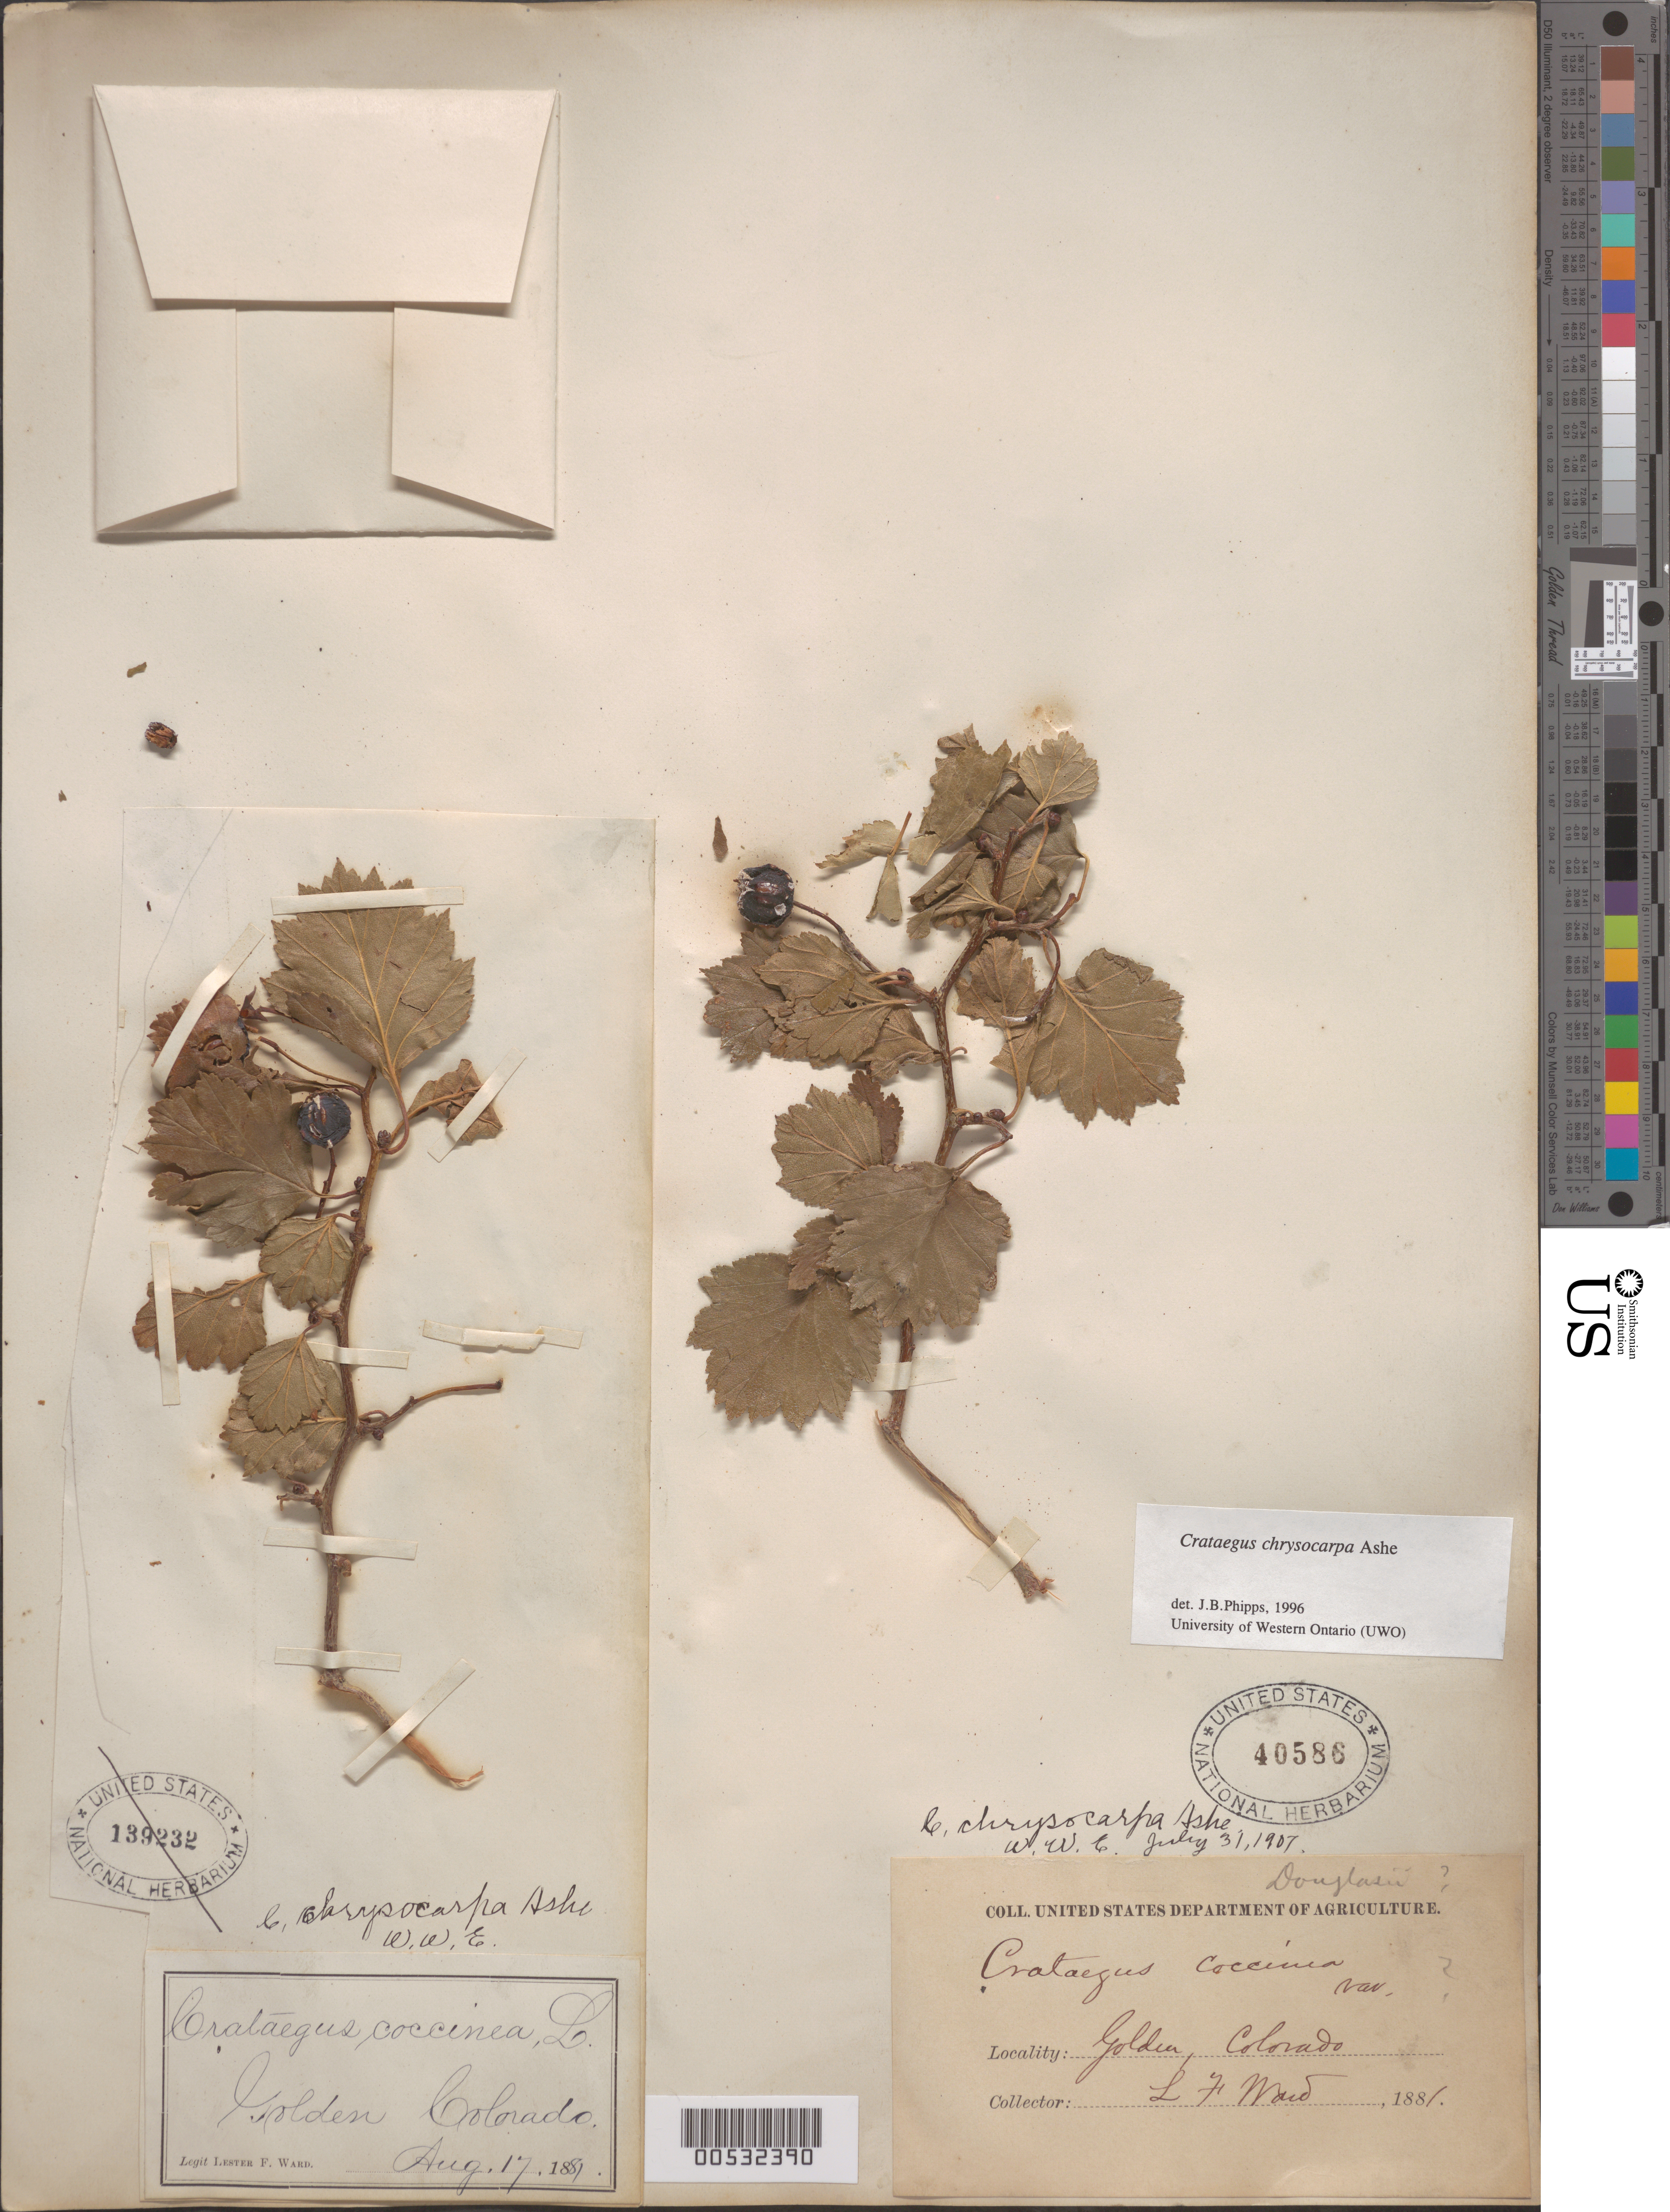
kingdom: Plantae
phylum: Tracheophyta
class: Magnoliopsida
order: Rosales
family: Rosaceae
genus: Crataegus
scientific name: Crataegus chrysocarpa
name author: Ashe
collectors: L. F. Ward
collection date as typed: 17 Aug 1889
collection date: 1889-08-17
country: United States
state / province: Colorado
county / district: Jefferson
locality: Golden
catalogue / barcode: US 40586